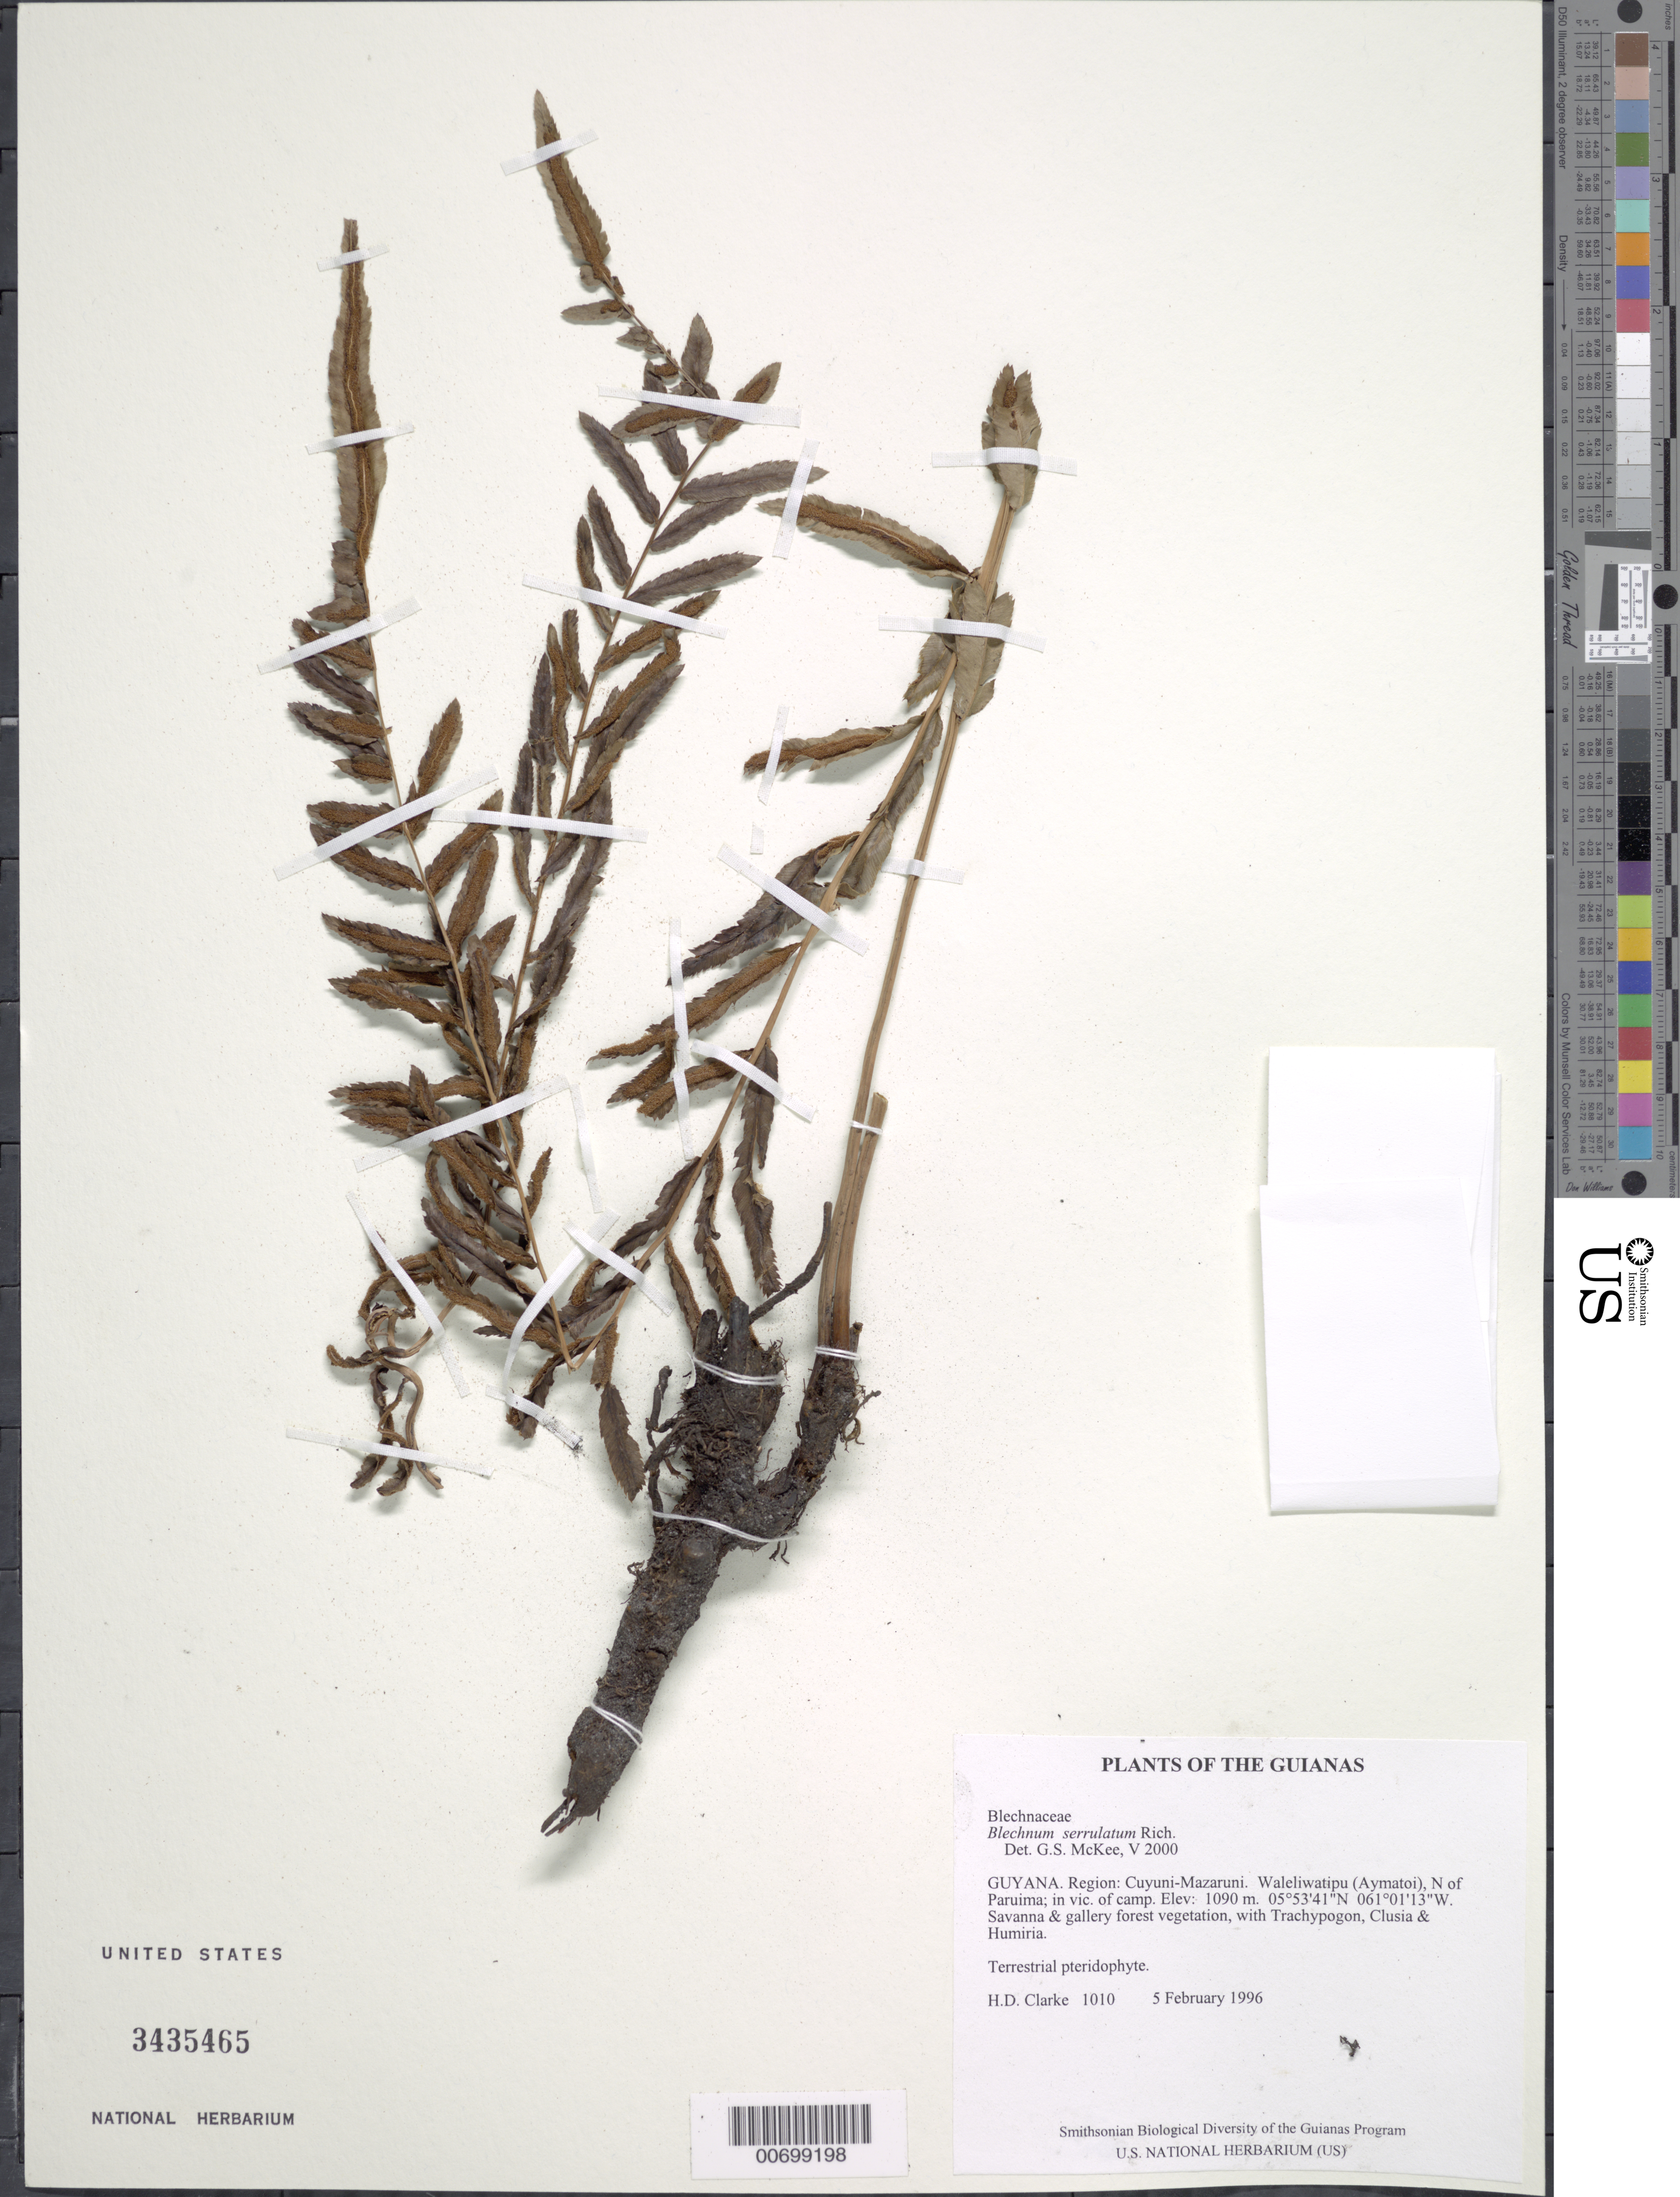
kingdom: Plantae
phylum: Tracheophyta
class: Polypodiopsida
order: Polypodiales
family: Blechnaceae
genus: Telmatoblechnum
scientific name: Telmatoblechnum serrulatum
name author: (Rich.) Perrie et al.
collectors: H. D. Clarke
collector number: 1010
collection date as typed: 5 February 1996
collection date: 1996-02-05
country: Guyana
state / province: Cuyuni-Mazaruni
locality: Waleliwatipu (Aymatoi), N of Paruima; in vic. of camp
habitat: Savanna & gallery forest vegetation, with Trachypogon, Clusia & Humiria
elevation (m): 1090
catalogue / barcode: US 3435465